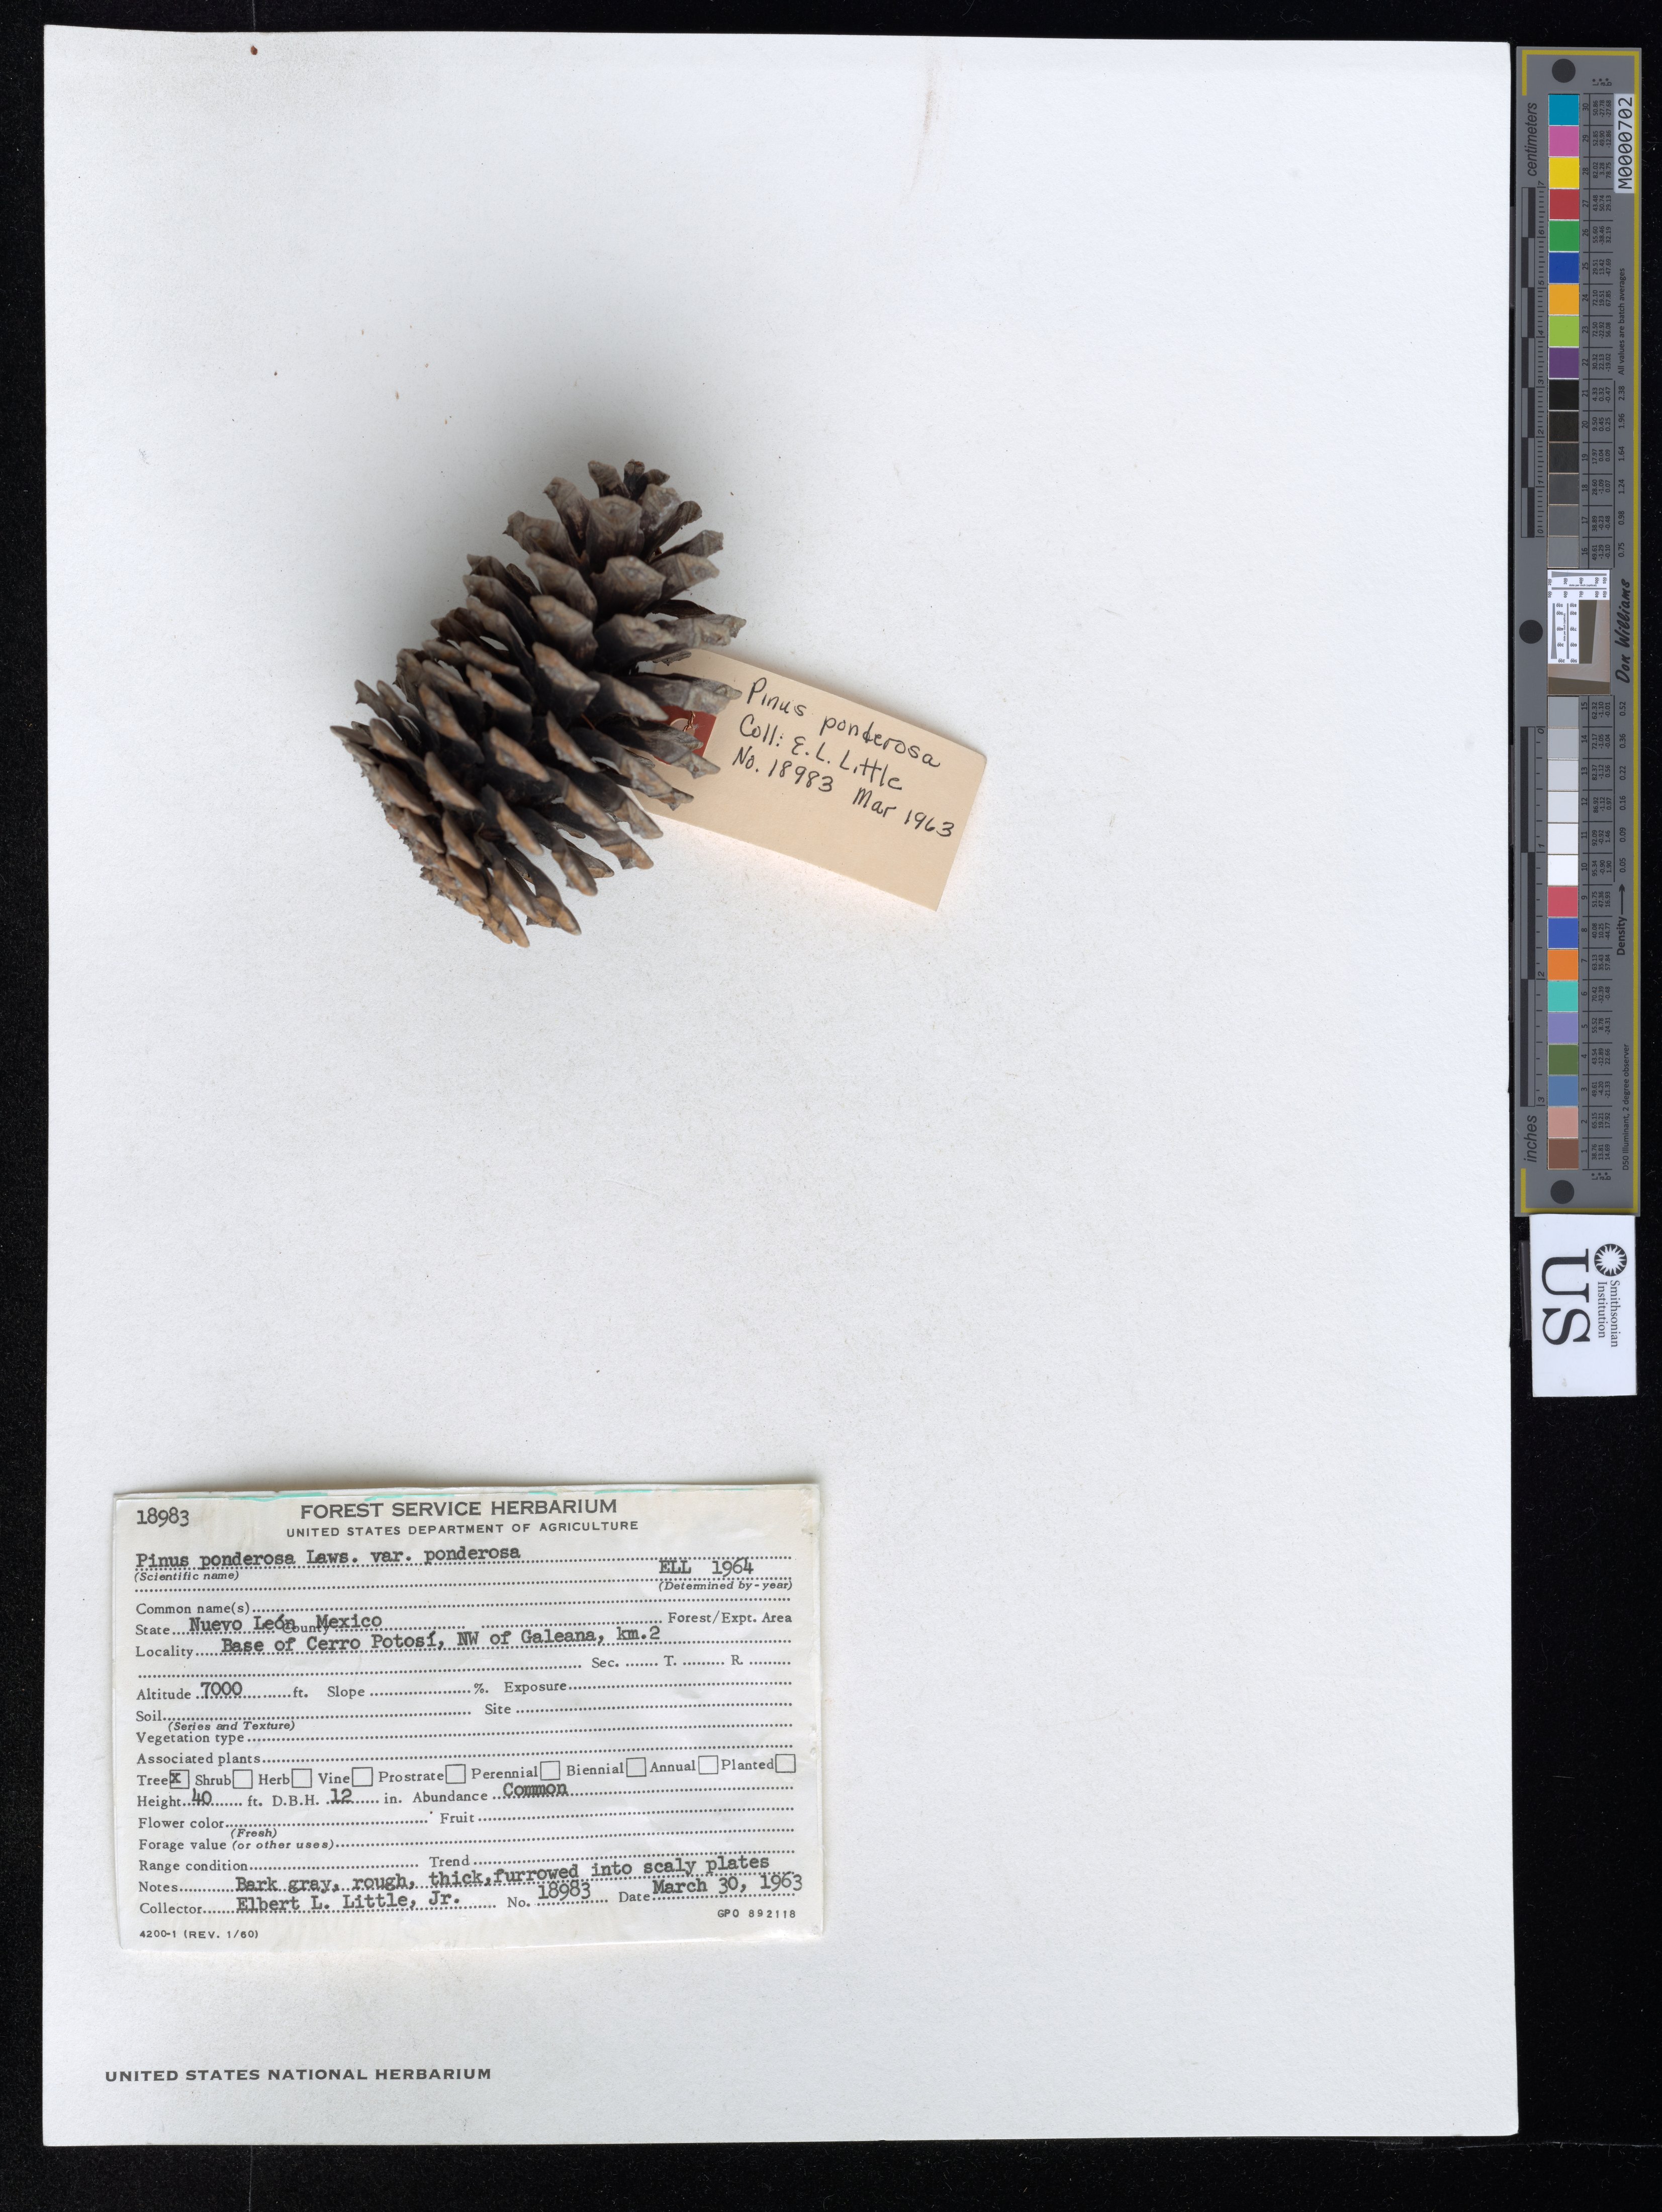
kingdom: Plantae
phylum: Tracheophyta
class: Pinopsida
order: Pinales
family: Pinaceae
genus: Pinus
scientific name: Pinus ponderosa var. ponderosa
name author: P. Lawson & C. Lawson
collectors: E. L. Little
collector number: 18983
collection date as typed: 30 Mar 1963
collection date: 1963-03-30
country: Mexico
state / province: Nuevo León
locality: Base of Cerro Potosí, NW of Galeana, km. 2.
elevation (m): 2134